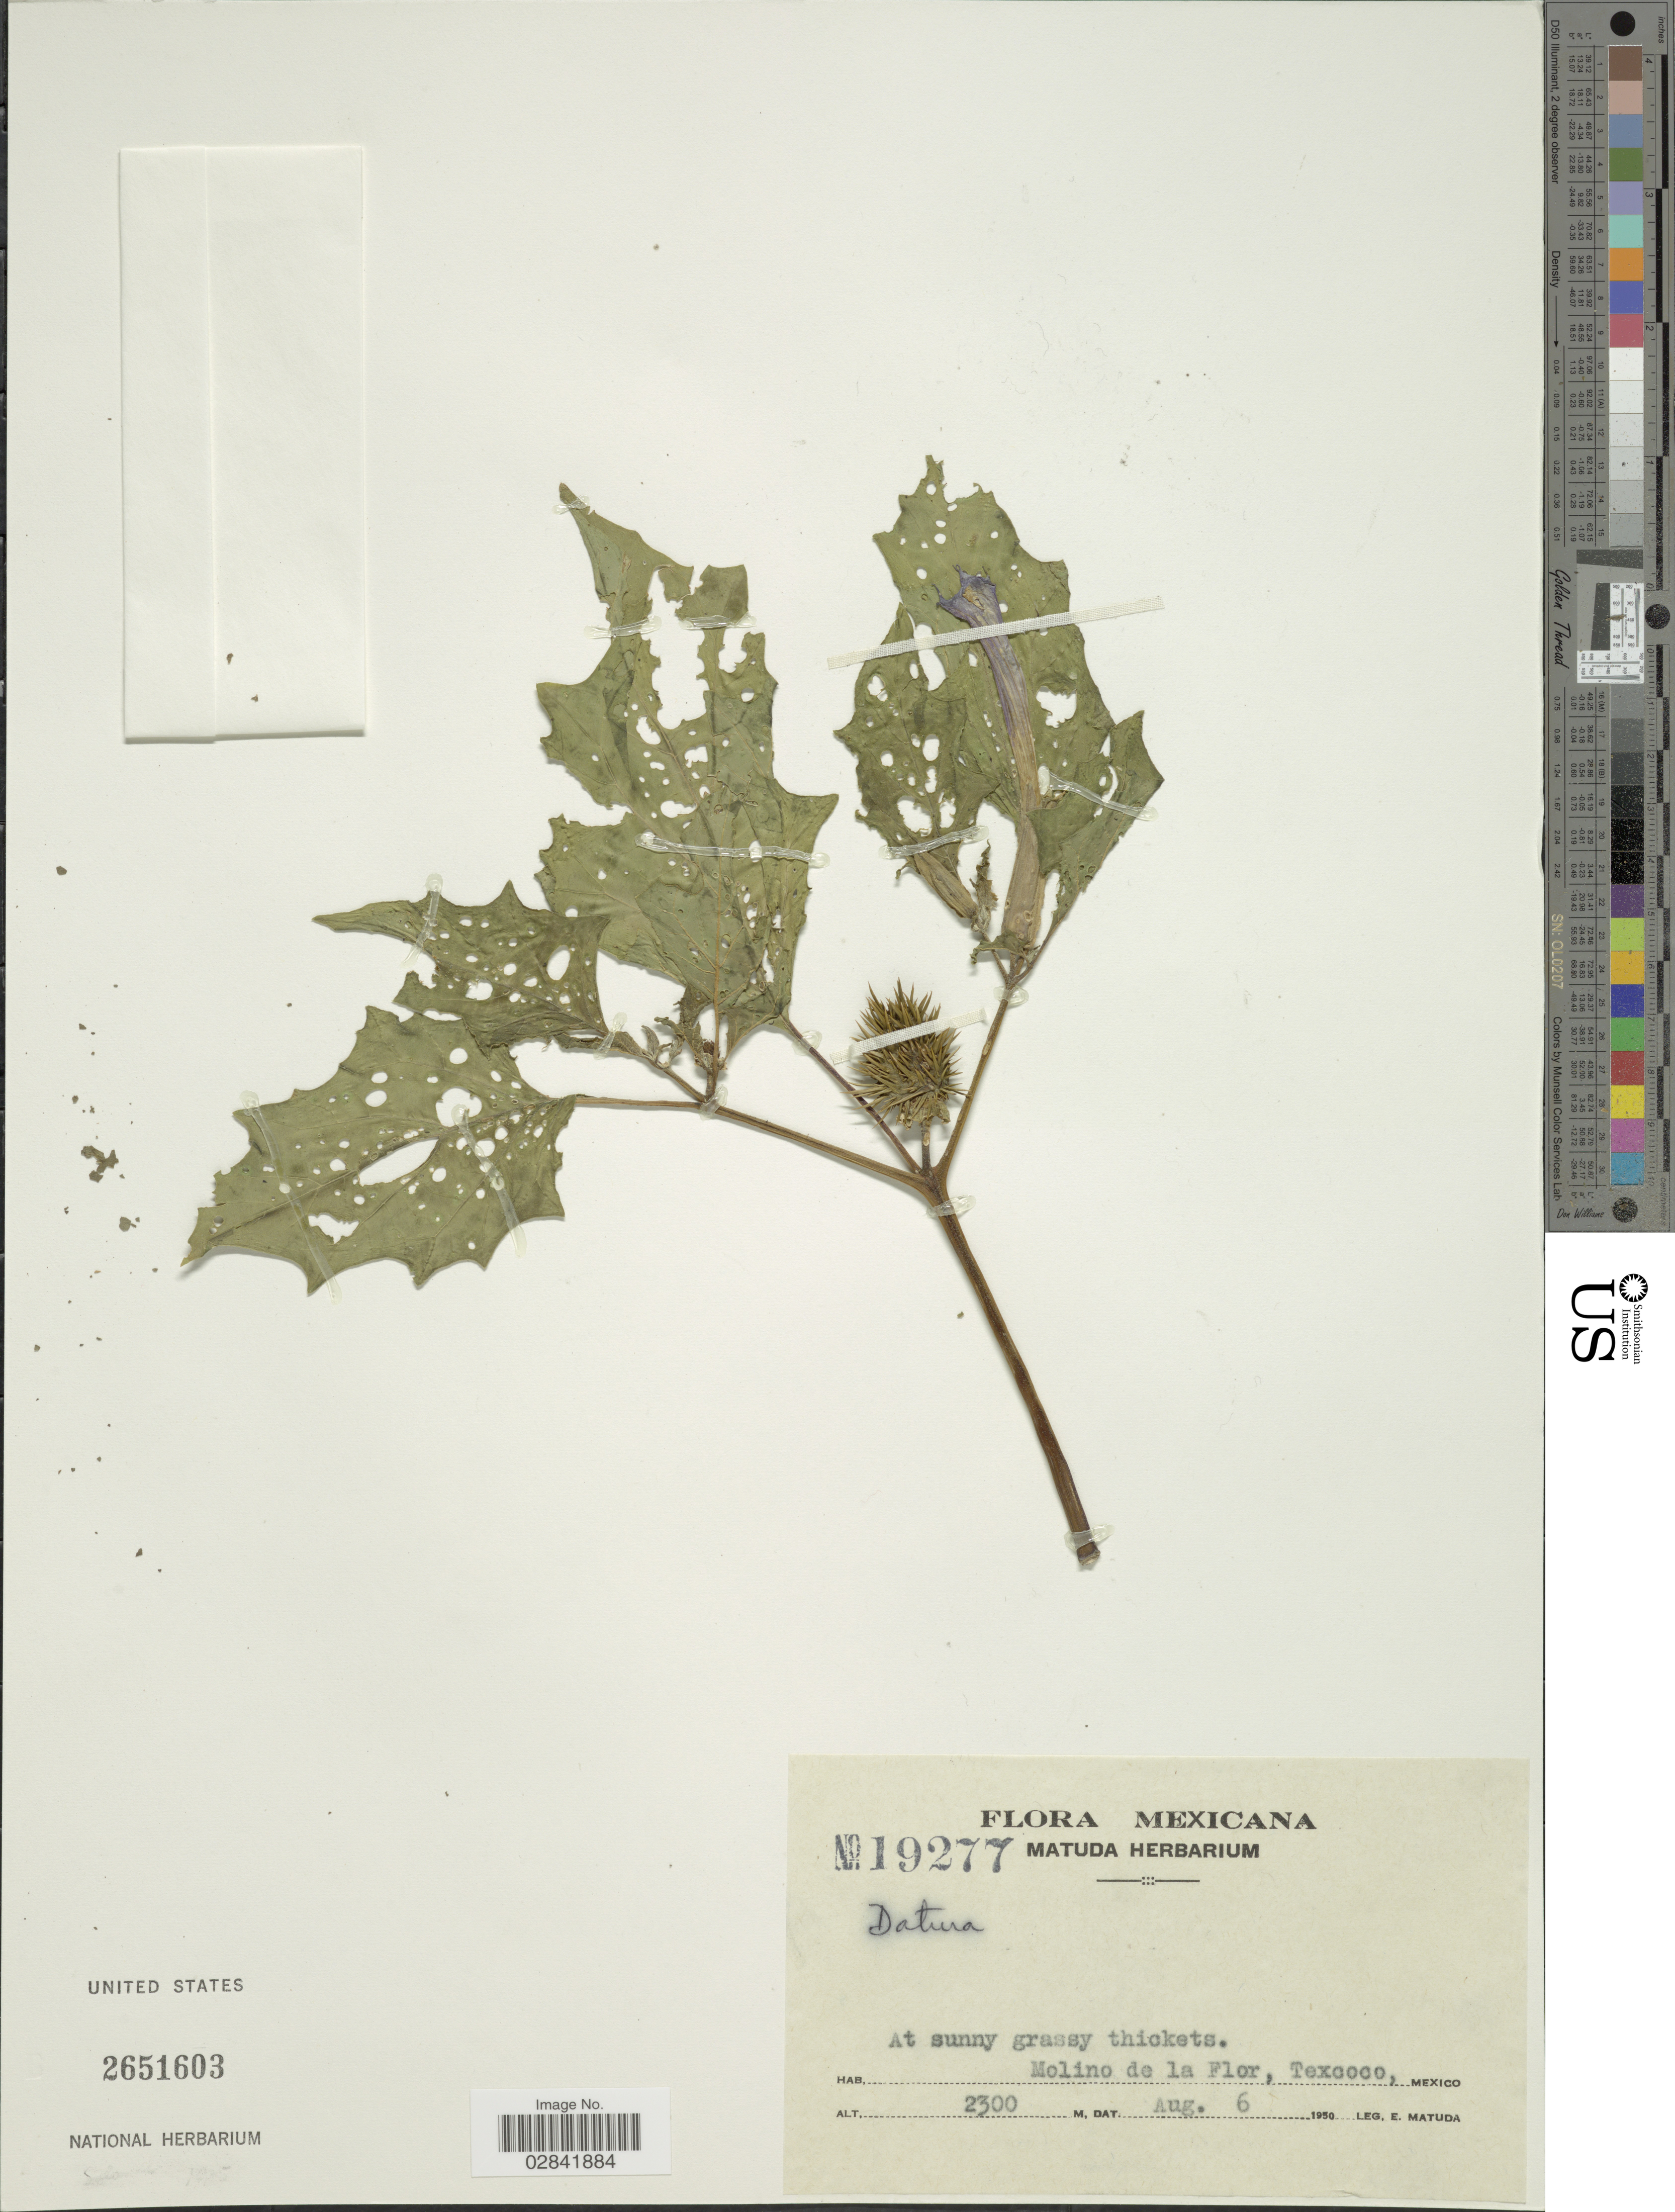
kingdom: Plantae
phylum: Tracheophyta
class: Magnoliopsida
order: Solanales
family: Solanaceae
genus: Datura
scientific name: Datura sp.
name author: L.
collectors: E. Matuda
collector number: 19277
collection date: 1950-08-06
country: Mexico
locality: At sunny grassy thickets. Molino de la Flor, Texcoco.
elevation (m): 2300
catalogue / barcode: US 2651603